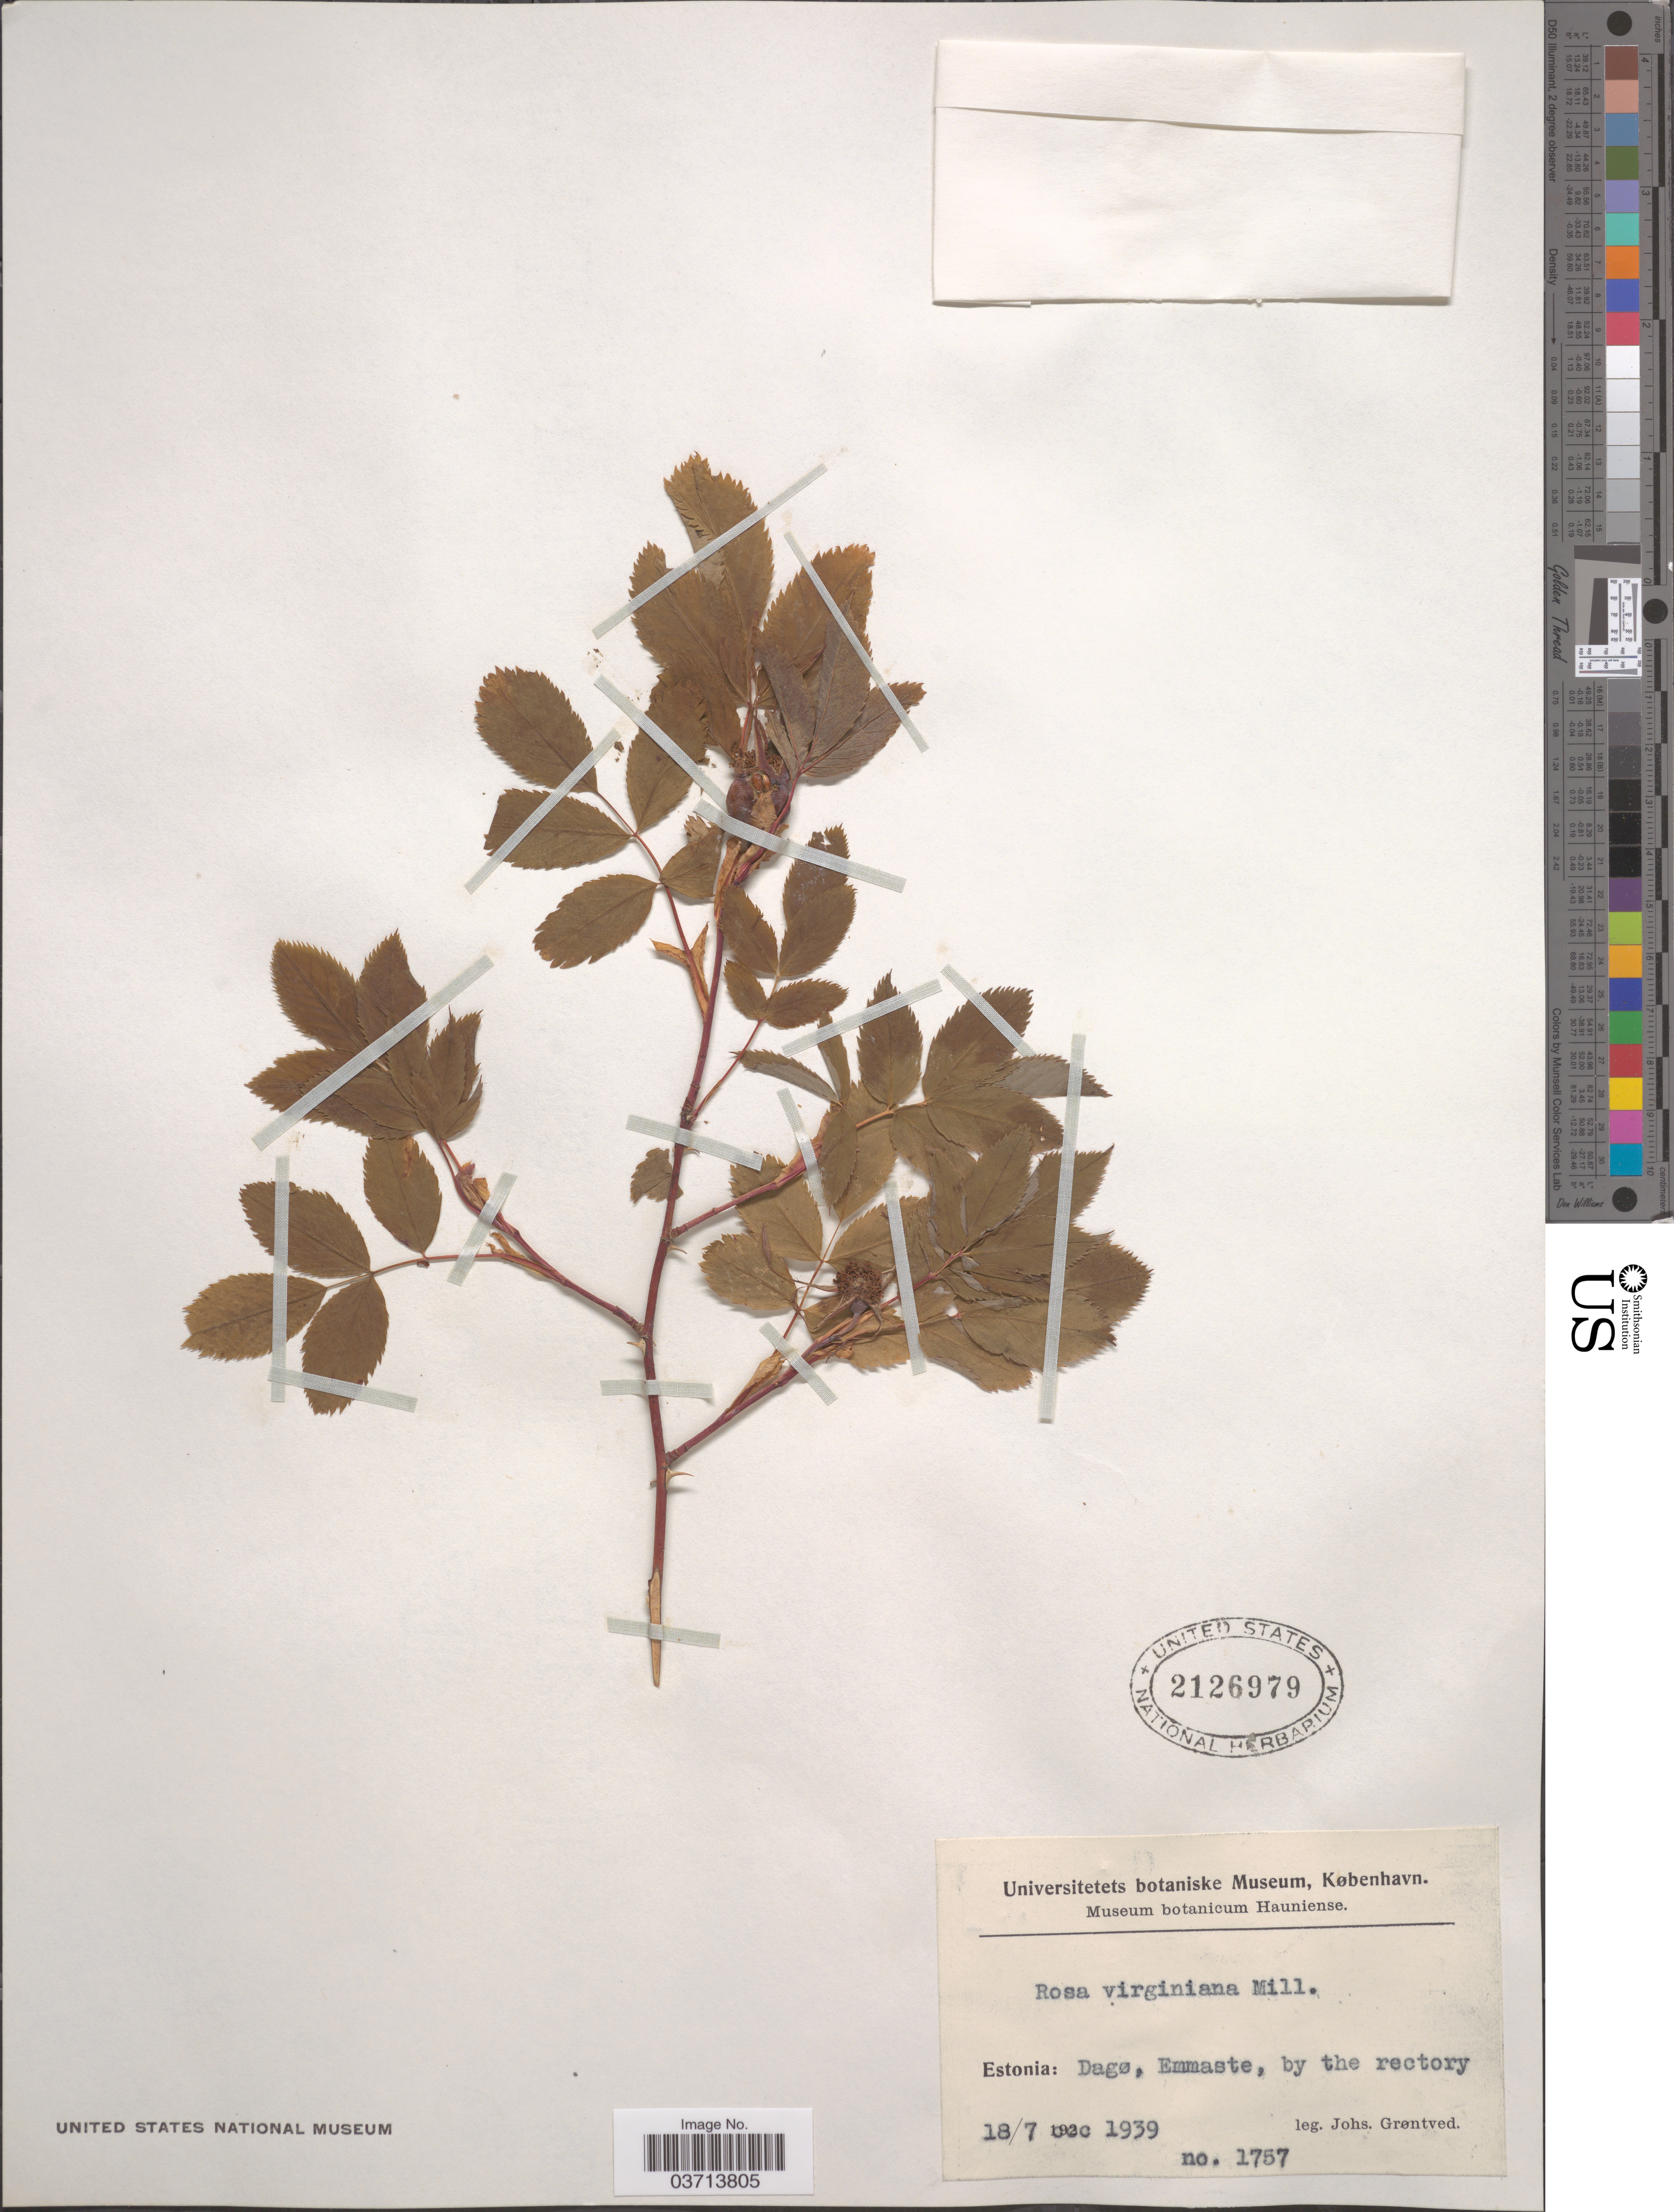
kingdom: Plantae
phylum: Tracheophyta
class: Magnoliopsida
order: Rosales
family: Rosaceae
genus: Rosa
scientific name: Rosa virginiana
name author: Mill.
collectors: J. Grøntved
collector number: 1757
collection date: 1939-07-18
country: Estonia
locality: Dagø, Emmaste.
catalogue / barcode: US 2126979